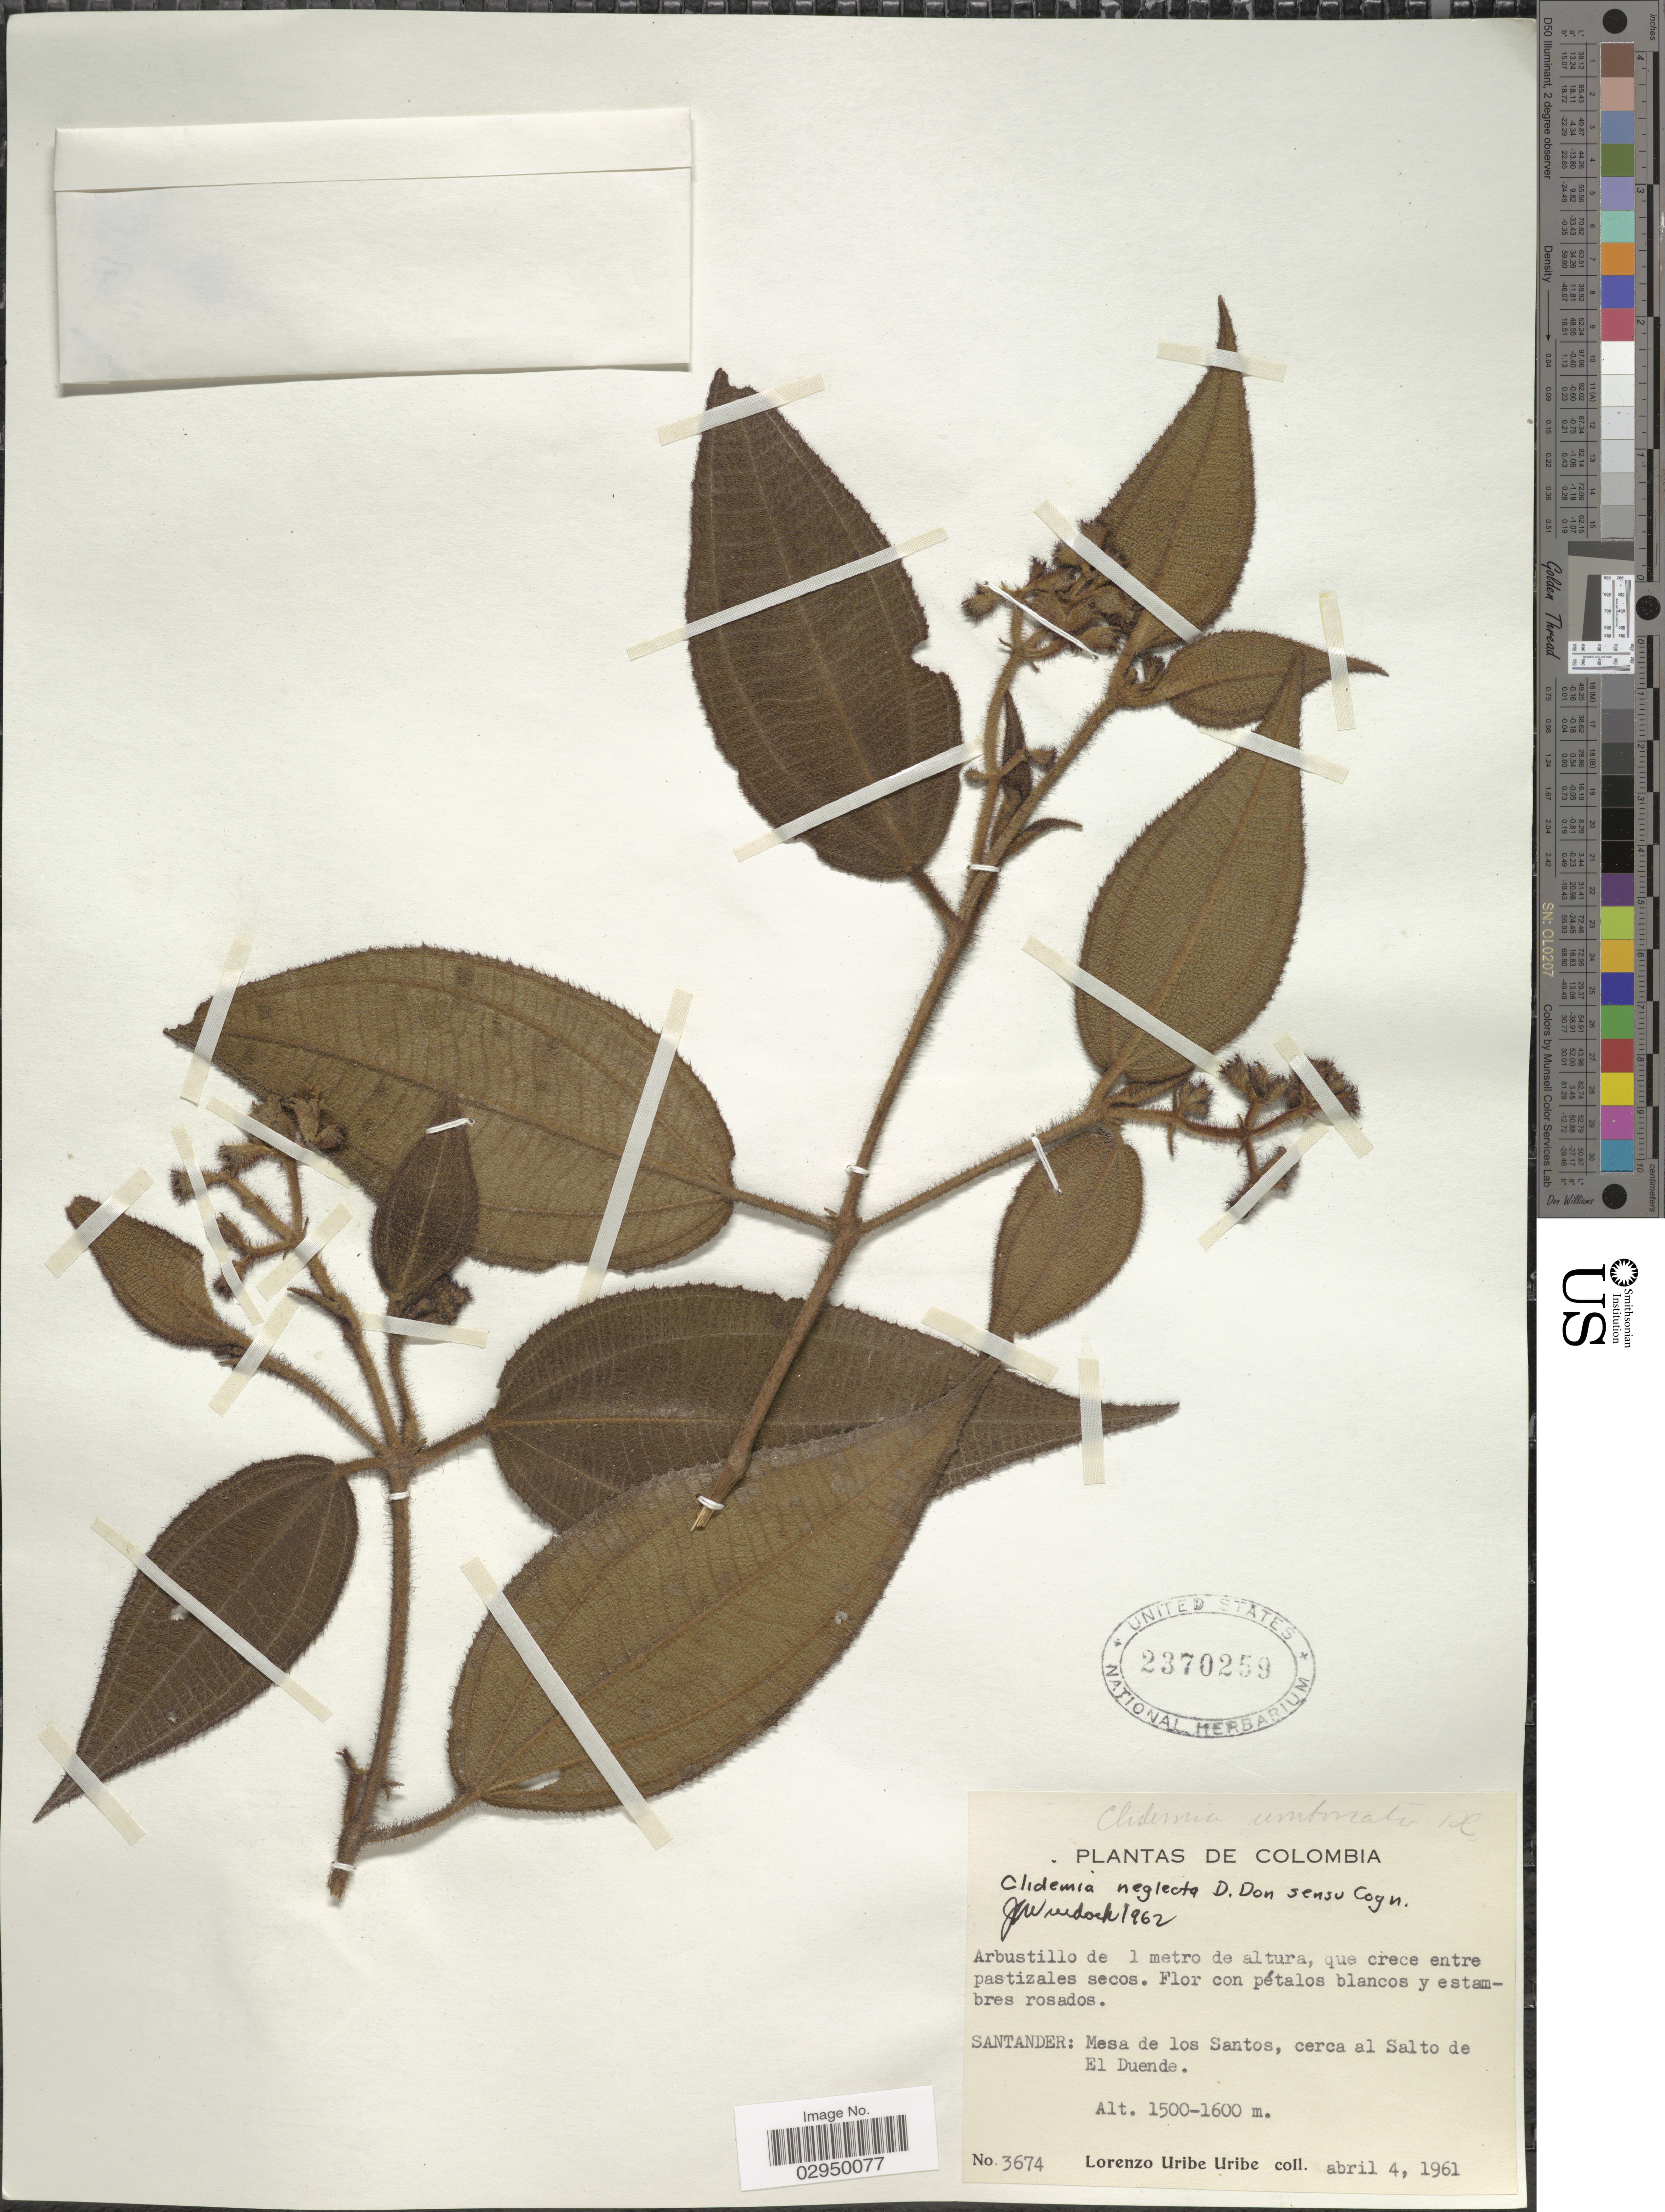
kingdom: Plantae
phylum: Tracheophyta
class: Magnoliopsida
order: Myrtales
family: Melastomataceae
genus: Clidemia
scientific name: Clidemia urceolata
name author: DC.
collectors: L. Uribe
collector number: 3674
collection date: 1961-04-04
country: Colombia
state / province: Santander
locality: Mesa de los Santos, cerca al Salto de El Duende.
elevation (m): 1500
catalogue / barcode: US 2370259